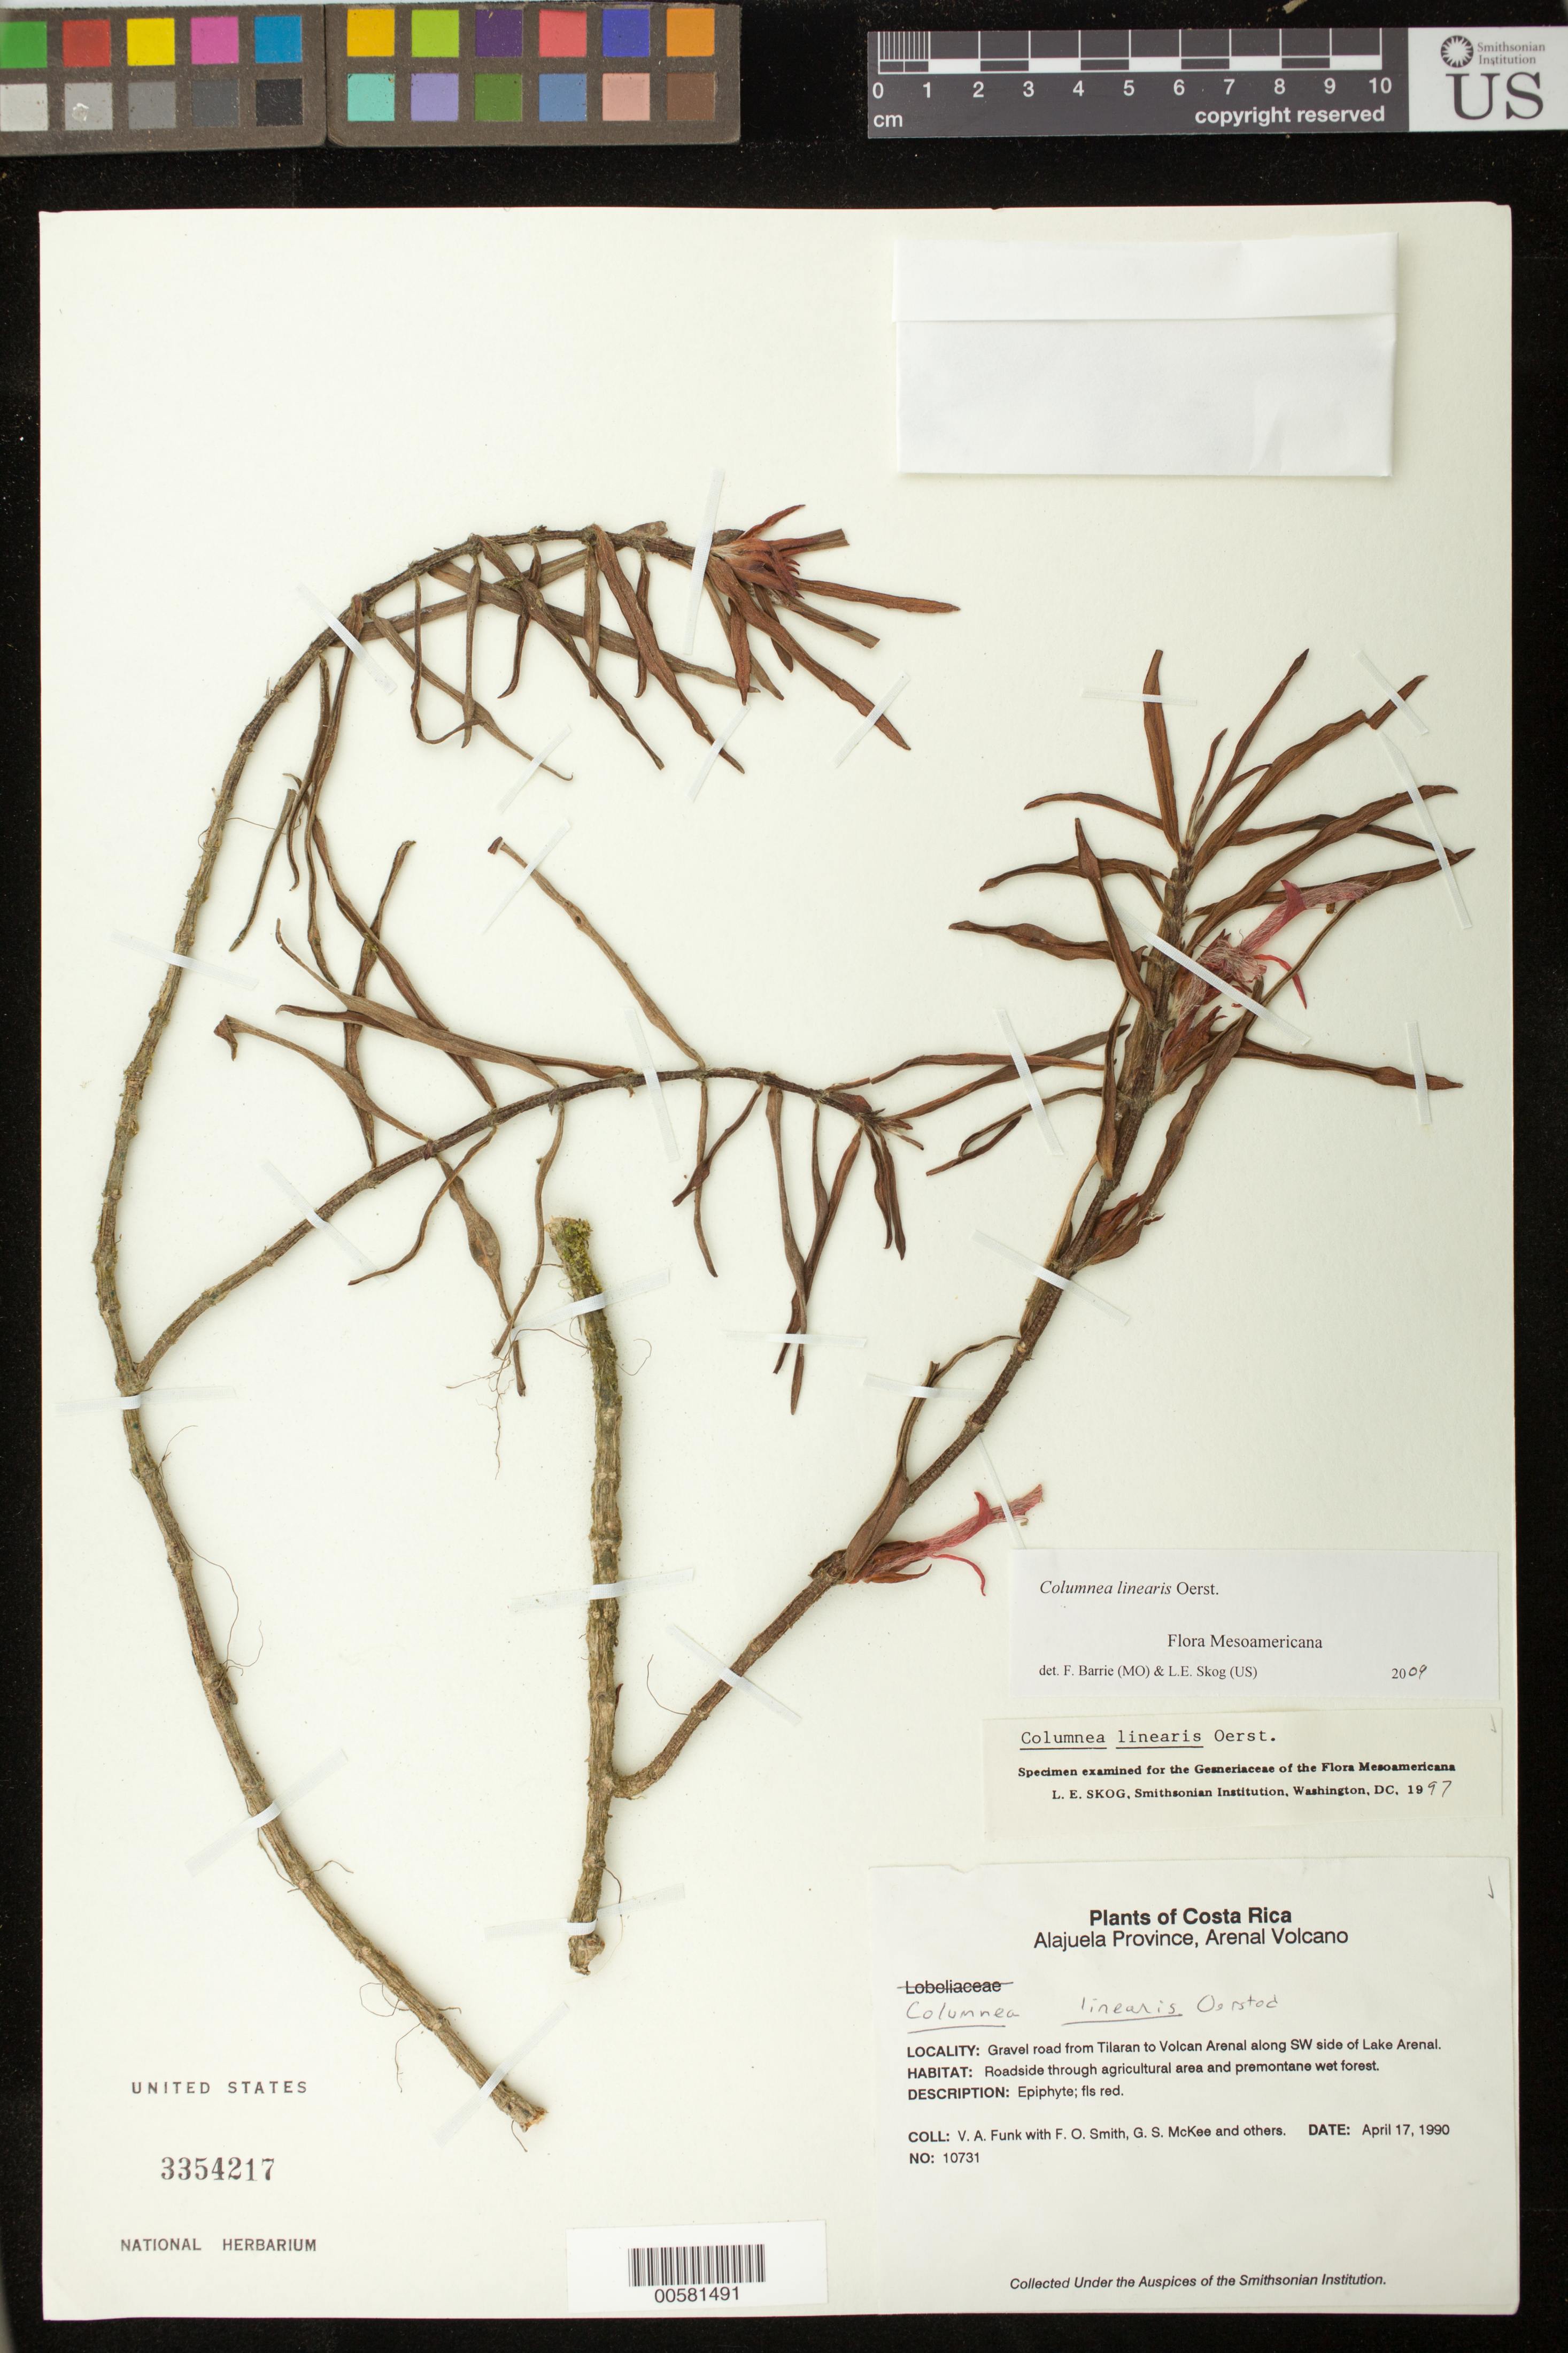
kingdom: Plantae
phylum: Tracheophyta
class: Magnoliopsida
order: Lamiales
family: Gesneriaceae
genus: Columnea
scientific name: Columnea linearis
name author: Oerst.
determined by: Skog, Laurence E.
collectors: V. Funk, F. Smith, G. S. McKee & et al.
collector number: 10731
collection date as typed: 17 Apr 1990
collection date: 1990-04-17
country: Costa Rica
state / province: Alajuela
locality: Arenal Volcano; gravel road from Tilaran to Volcan Arenal along SW side of Lake Arenal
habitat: Roadside through agricultural area and premontane wet forest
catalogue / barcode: US 3354217